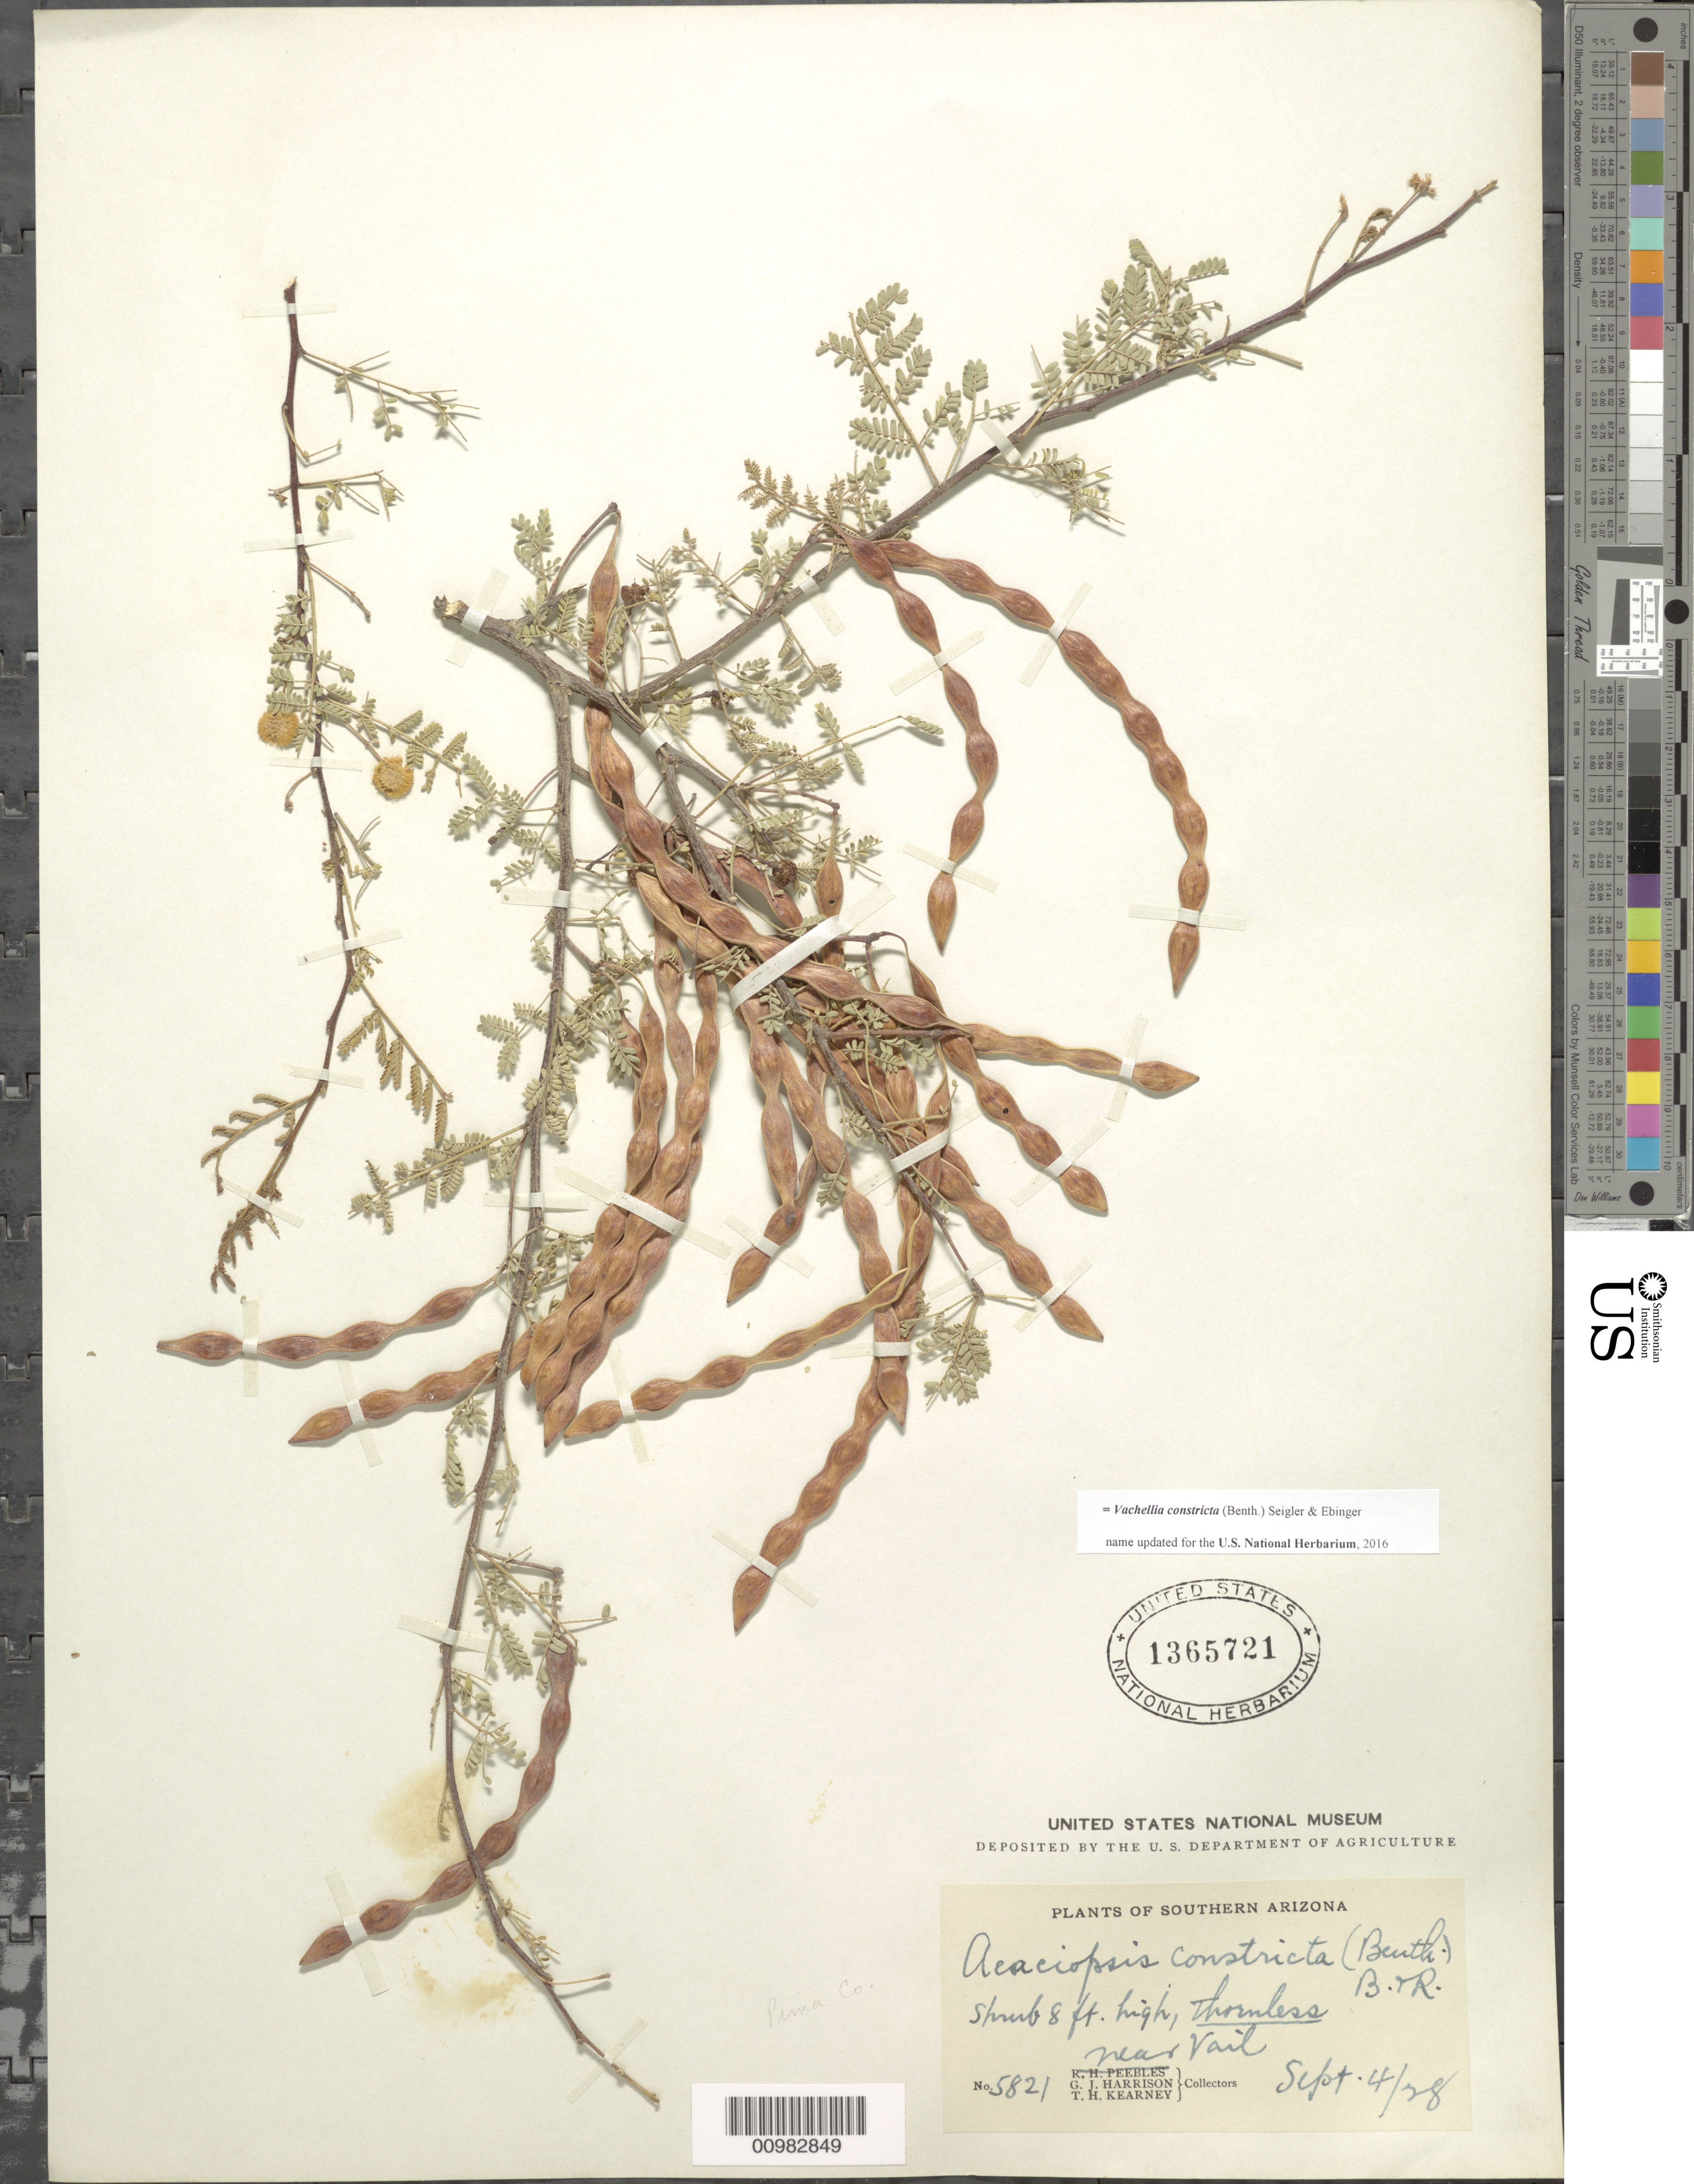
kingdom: Plantae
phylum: Tracheophyta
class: Magnoliopsida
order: Fabales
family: Fabaceae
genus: Vachellia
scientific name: Vachellia constricta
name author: (Benth.) Seigler & Ebinger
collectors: G. J. Harrison & T. H. Kearney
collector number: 5821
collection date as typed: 04 Sep 1928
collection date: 1928-09-04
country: United States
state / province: Arizona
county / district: Pima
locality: Near Vail.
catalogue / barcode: US 1365721